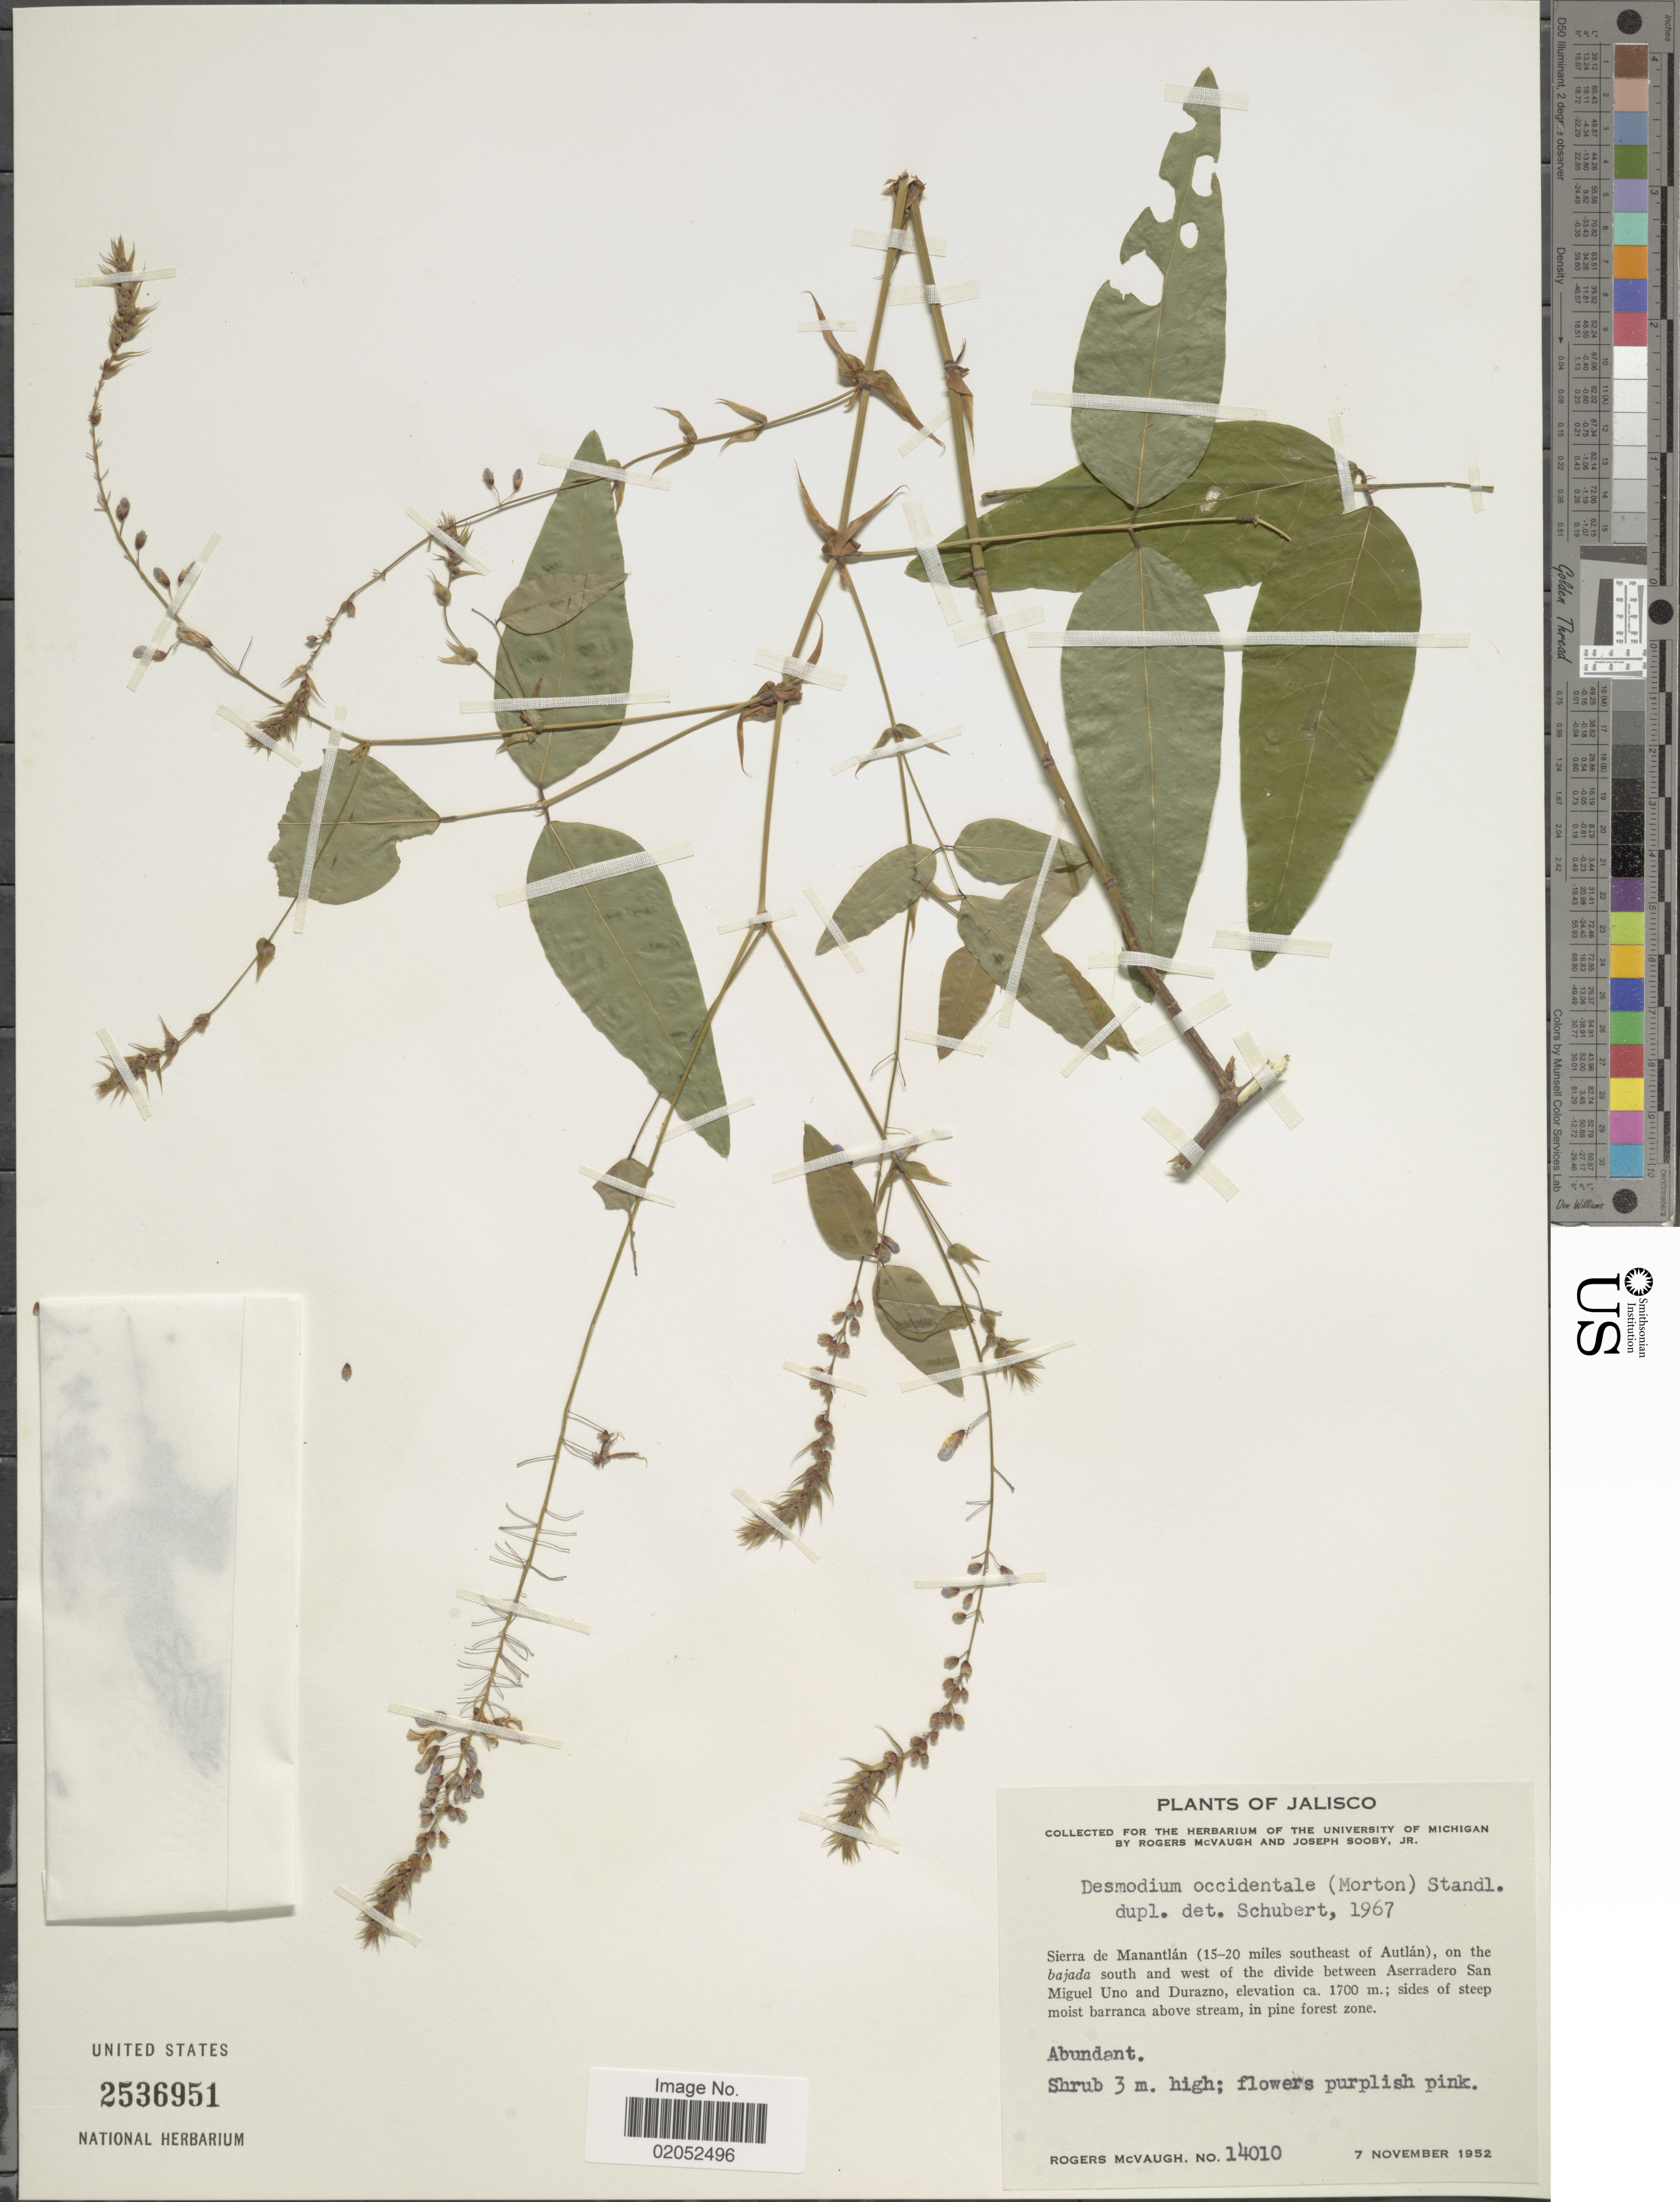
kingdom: Plantae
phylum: Tracheophyta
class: Magnoliopsida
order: Fabales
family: Fabaceae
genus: Desmodium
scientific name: Desmodium occidentale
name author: (C.V. Morton) Standl.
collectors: R. McVaugh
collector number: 14010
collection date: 1952-11-07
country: Mexico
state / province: Jalisco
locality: Jalsico, Sierra de Manantlan (15-20 miles southeast of Autlan), on the bajada south and west of the divide between Asseradero San Miguel Uno and Durazno.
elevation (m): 1700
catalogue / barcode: US 2536951